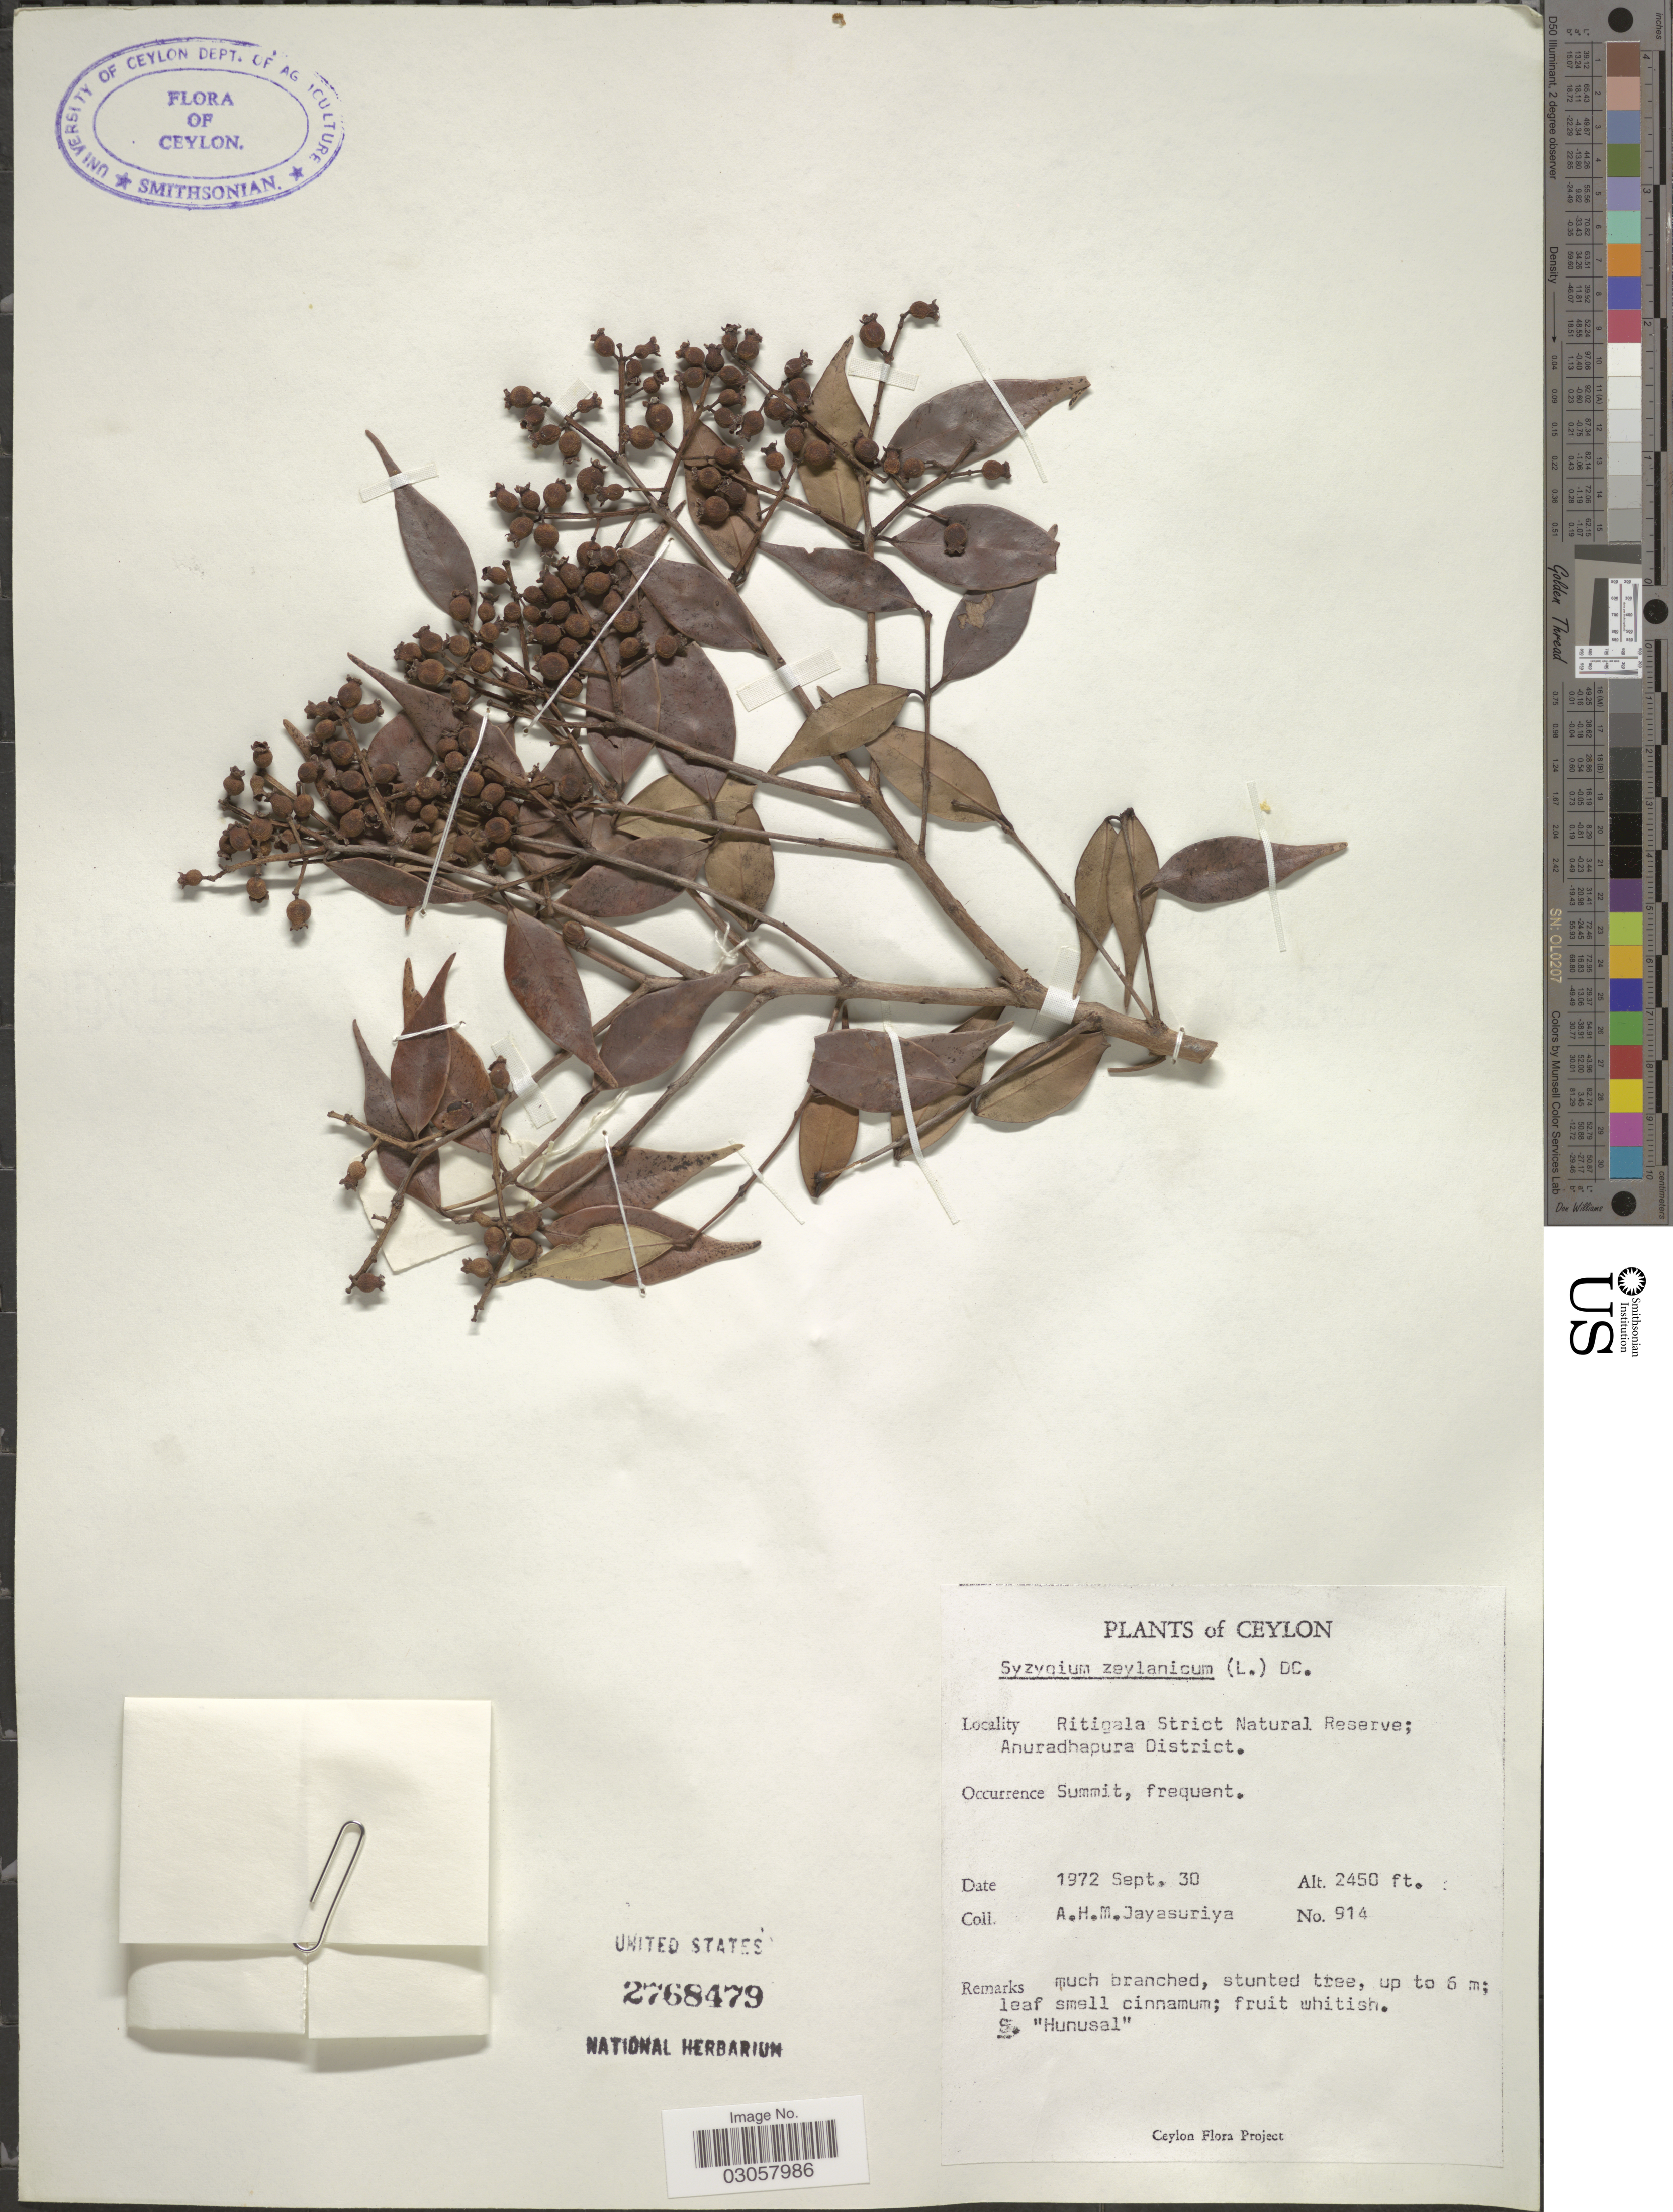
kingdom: Plantae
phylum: Tracheophyta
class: Magnoliopsida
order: Myrtales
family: Myrtaceae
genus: Syzygium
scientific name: Syzygium zeylanicum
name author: (L.) DC.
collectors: A. H. Jayasuriya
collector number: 914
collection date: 1972-09-30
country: Sri Lanka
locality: Ceylon. Ritigala Strict Natural Reserve; Anuradhapura District.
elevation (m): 747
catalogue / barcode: US 2768479